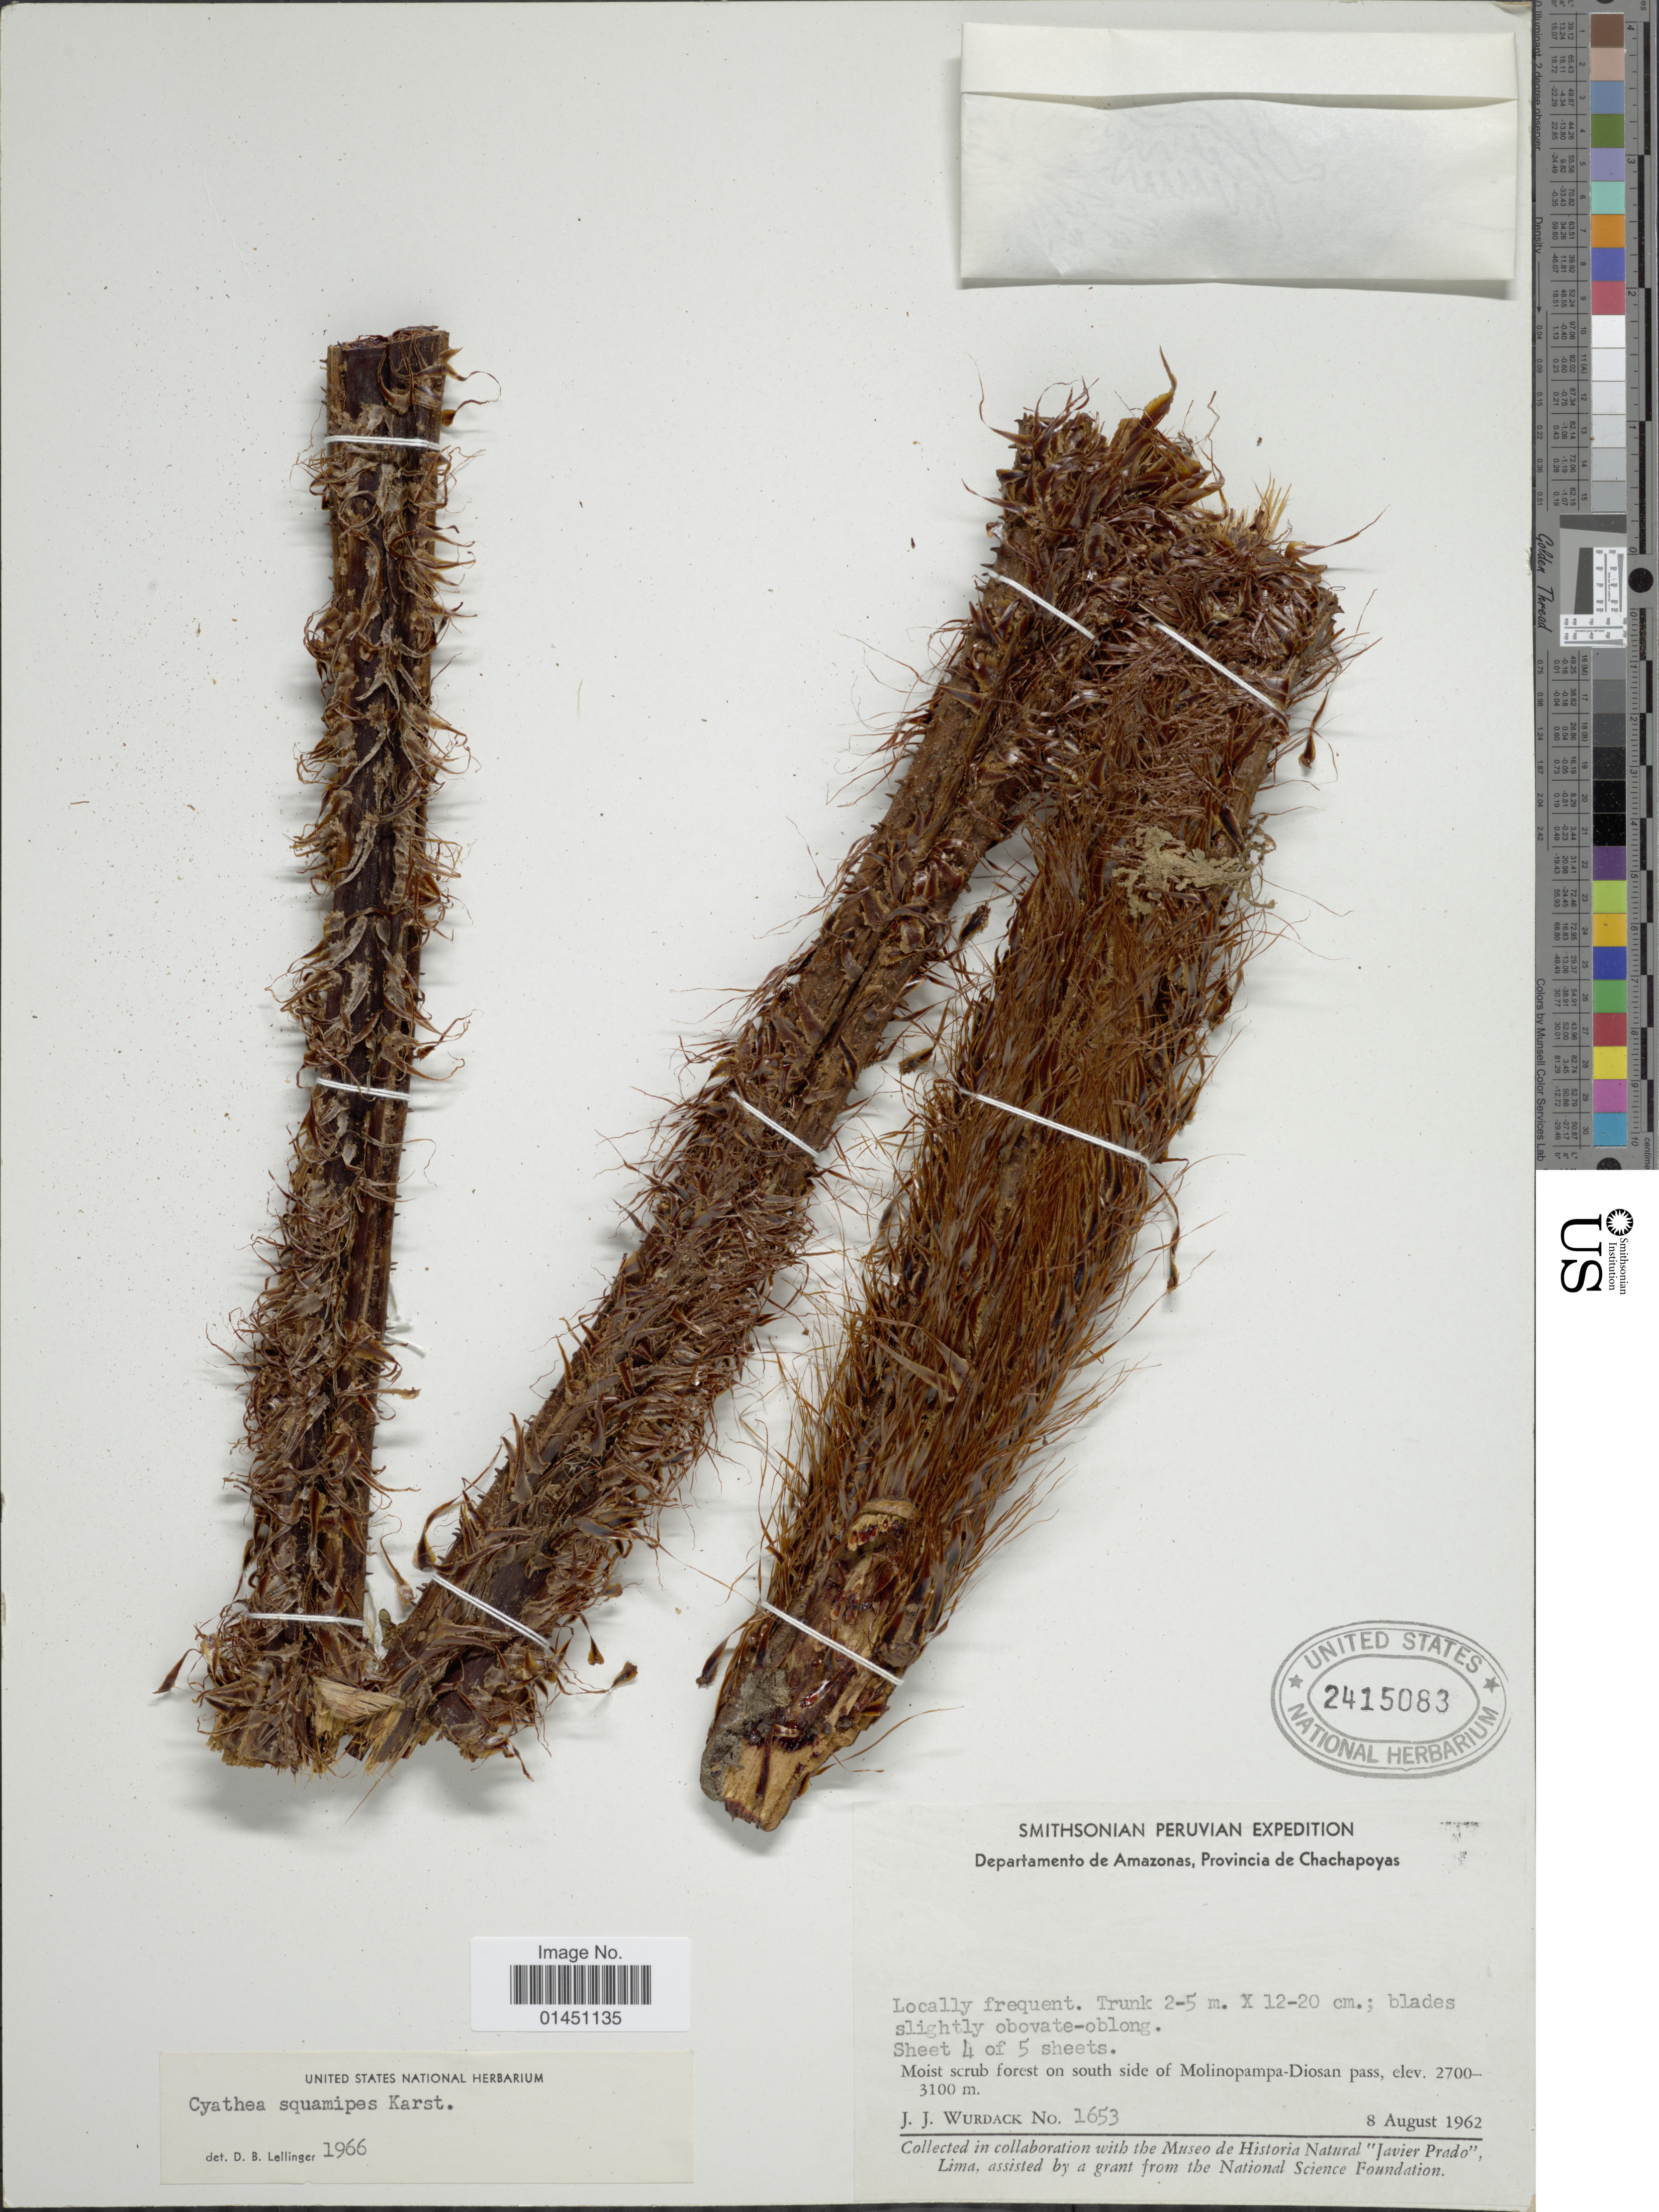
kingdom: Plantae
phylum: Tracheophyta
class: Polypodiopsida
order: Cyatheales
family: Cyatheaceae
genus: Cyathea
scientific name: Cyathea caracasana var. boliviensis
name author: (Rosenst.) R.M. Tryon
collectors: J. J. Wurdack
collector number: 1653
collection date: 1962-08-08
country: Peru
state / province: Amazonas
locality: Provincia de Chachapoyas, Moist scrub forest on south side of Molinopampa - Diosan pass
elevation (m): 2700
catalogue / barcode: US 2415083